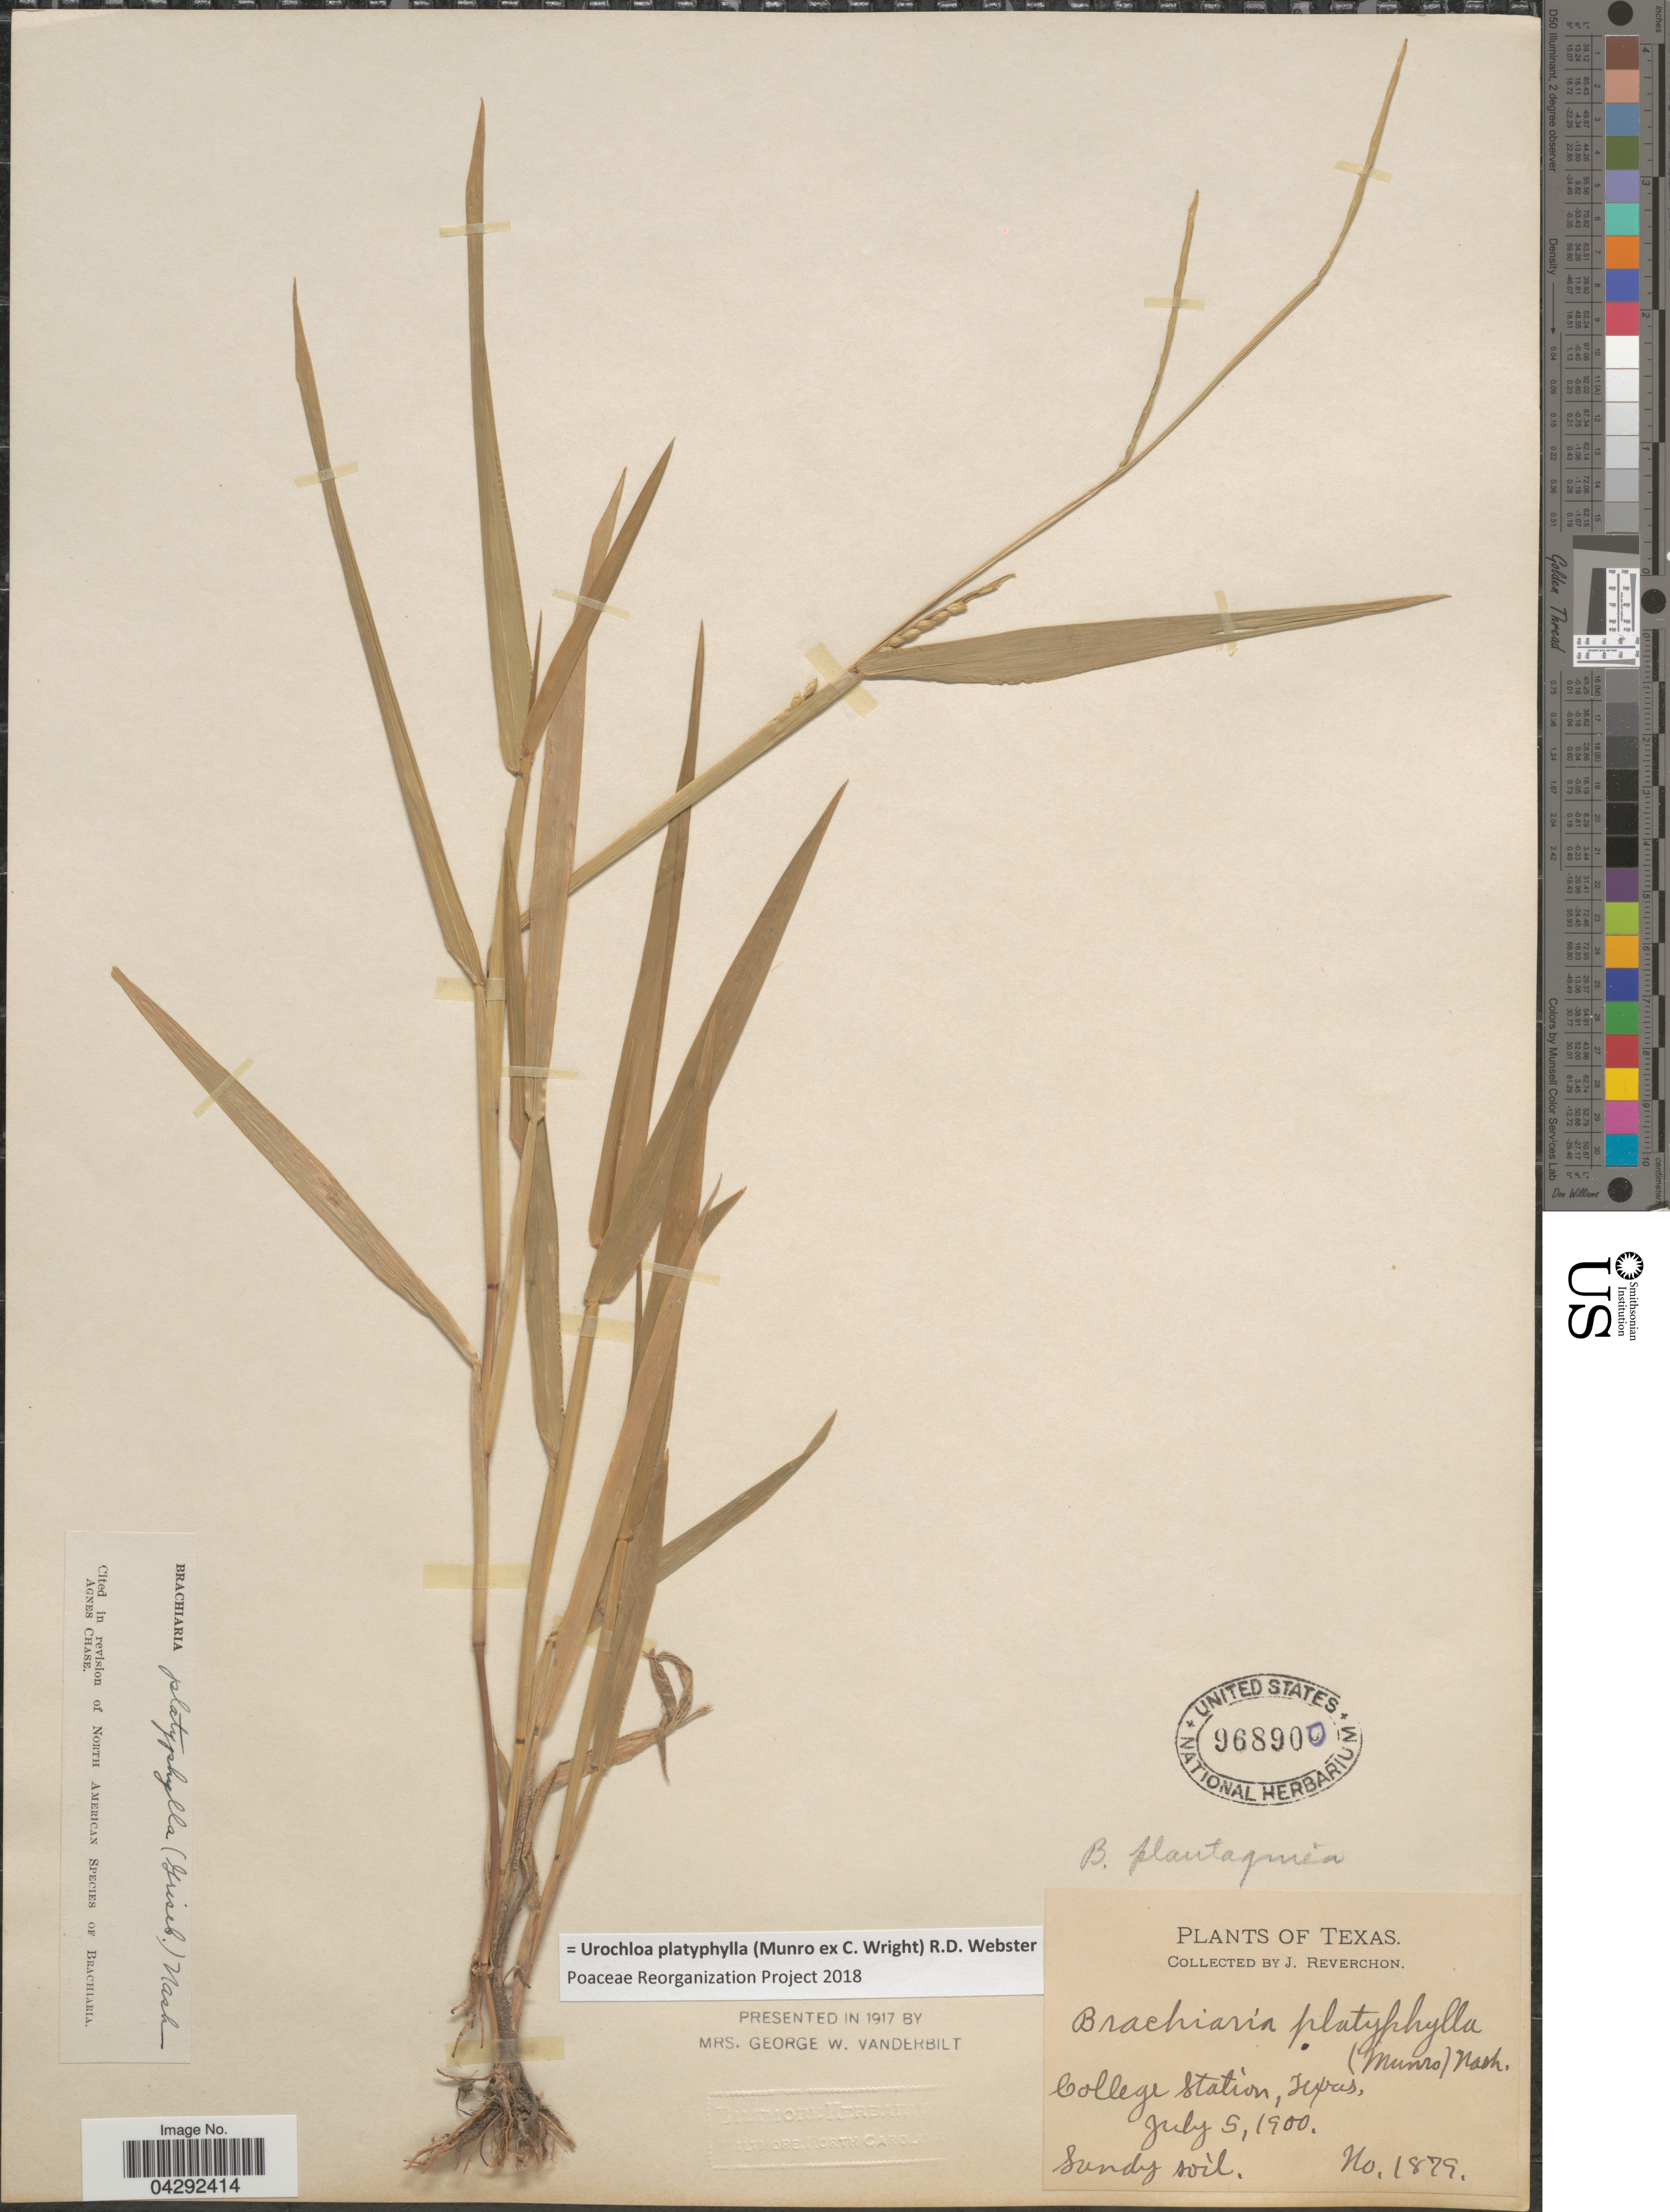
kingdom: Plantae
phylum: Tracheophyta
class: Liliopsida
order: Poales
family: Poaceae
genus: Urochloa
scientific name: Urochloa platyphylla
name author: (Munro ex C. Wright) R.D. Webster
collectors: J. Reverchon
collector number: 1879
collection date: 1900-07-05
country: United States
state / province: Texas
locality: College Station.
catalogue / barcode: US 968900